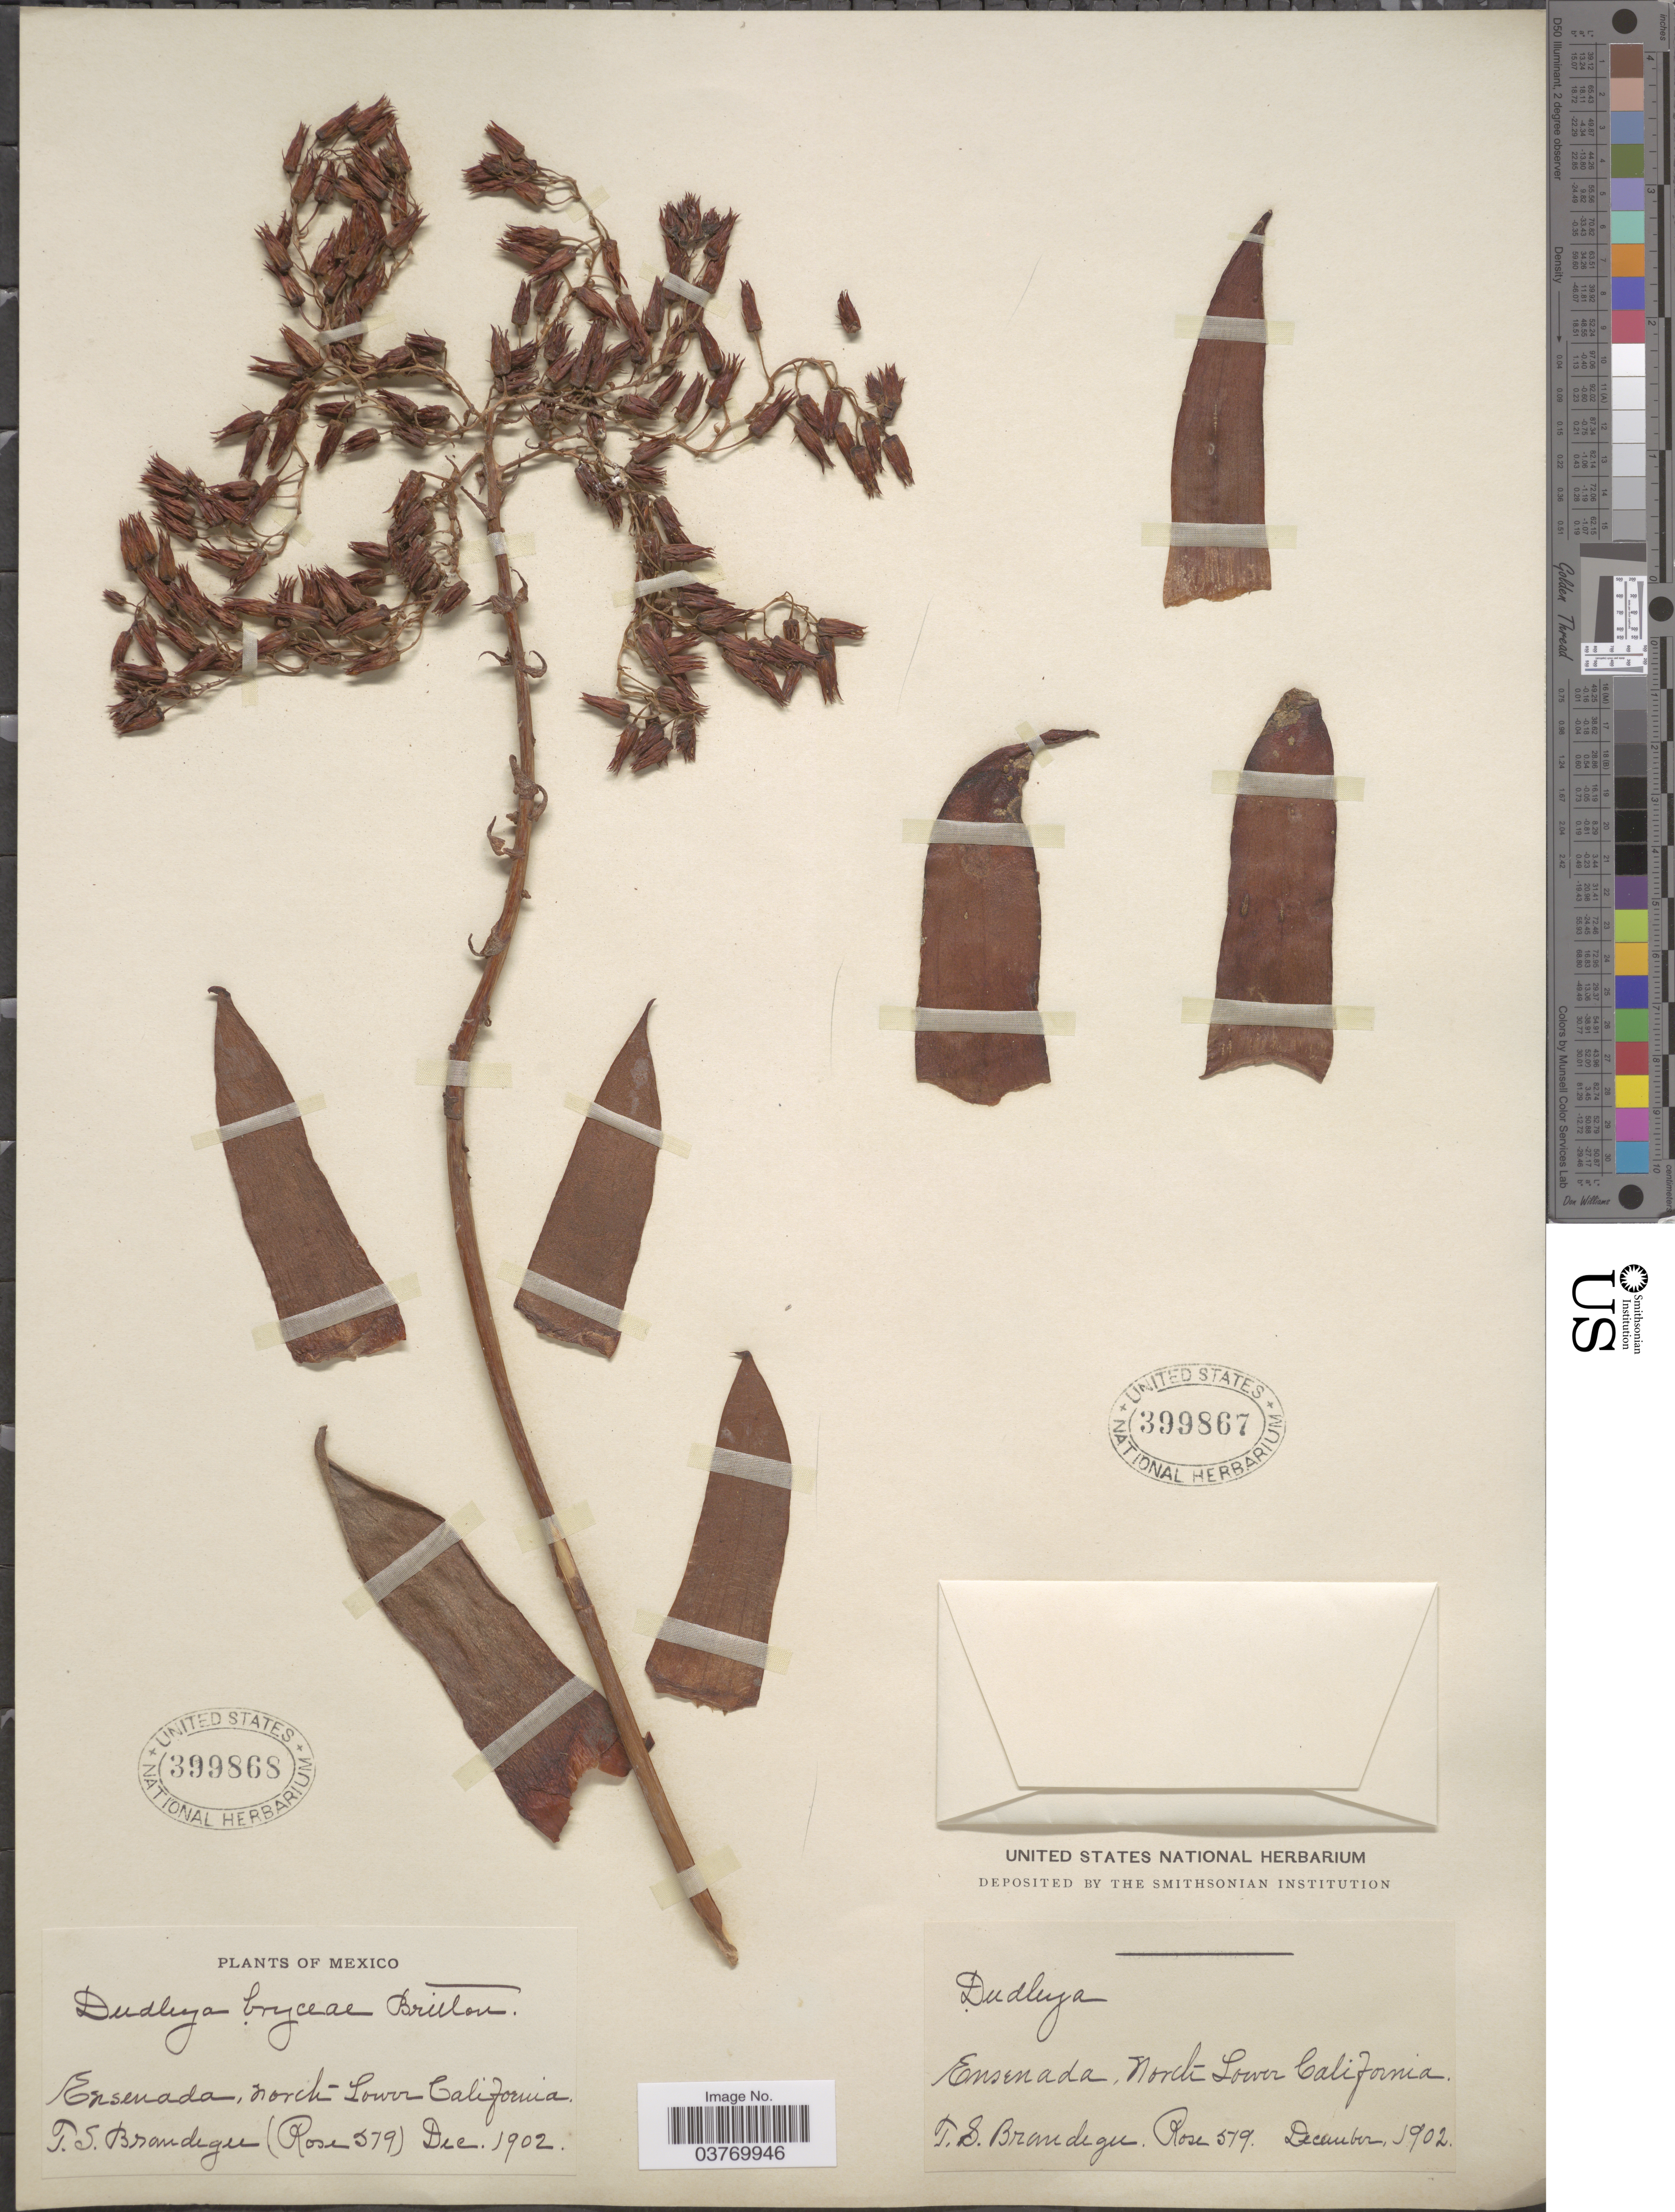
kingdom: Plantae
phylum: Tracheophyta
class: Magnoliopsida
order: Saxifragales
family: Crassulaceae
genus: Dudleya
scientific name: Dudleya bryceae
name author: Britton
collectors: T. S. Brandegee (herbarium)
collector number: Rose 579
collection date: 1902-12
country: Mexico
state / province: Baja California Norte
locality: Ensenada, North Lower California.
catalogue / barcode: US 399868